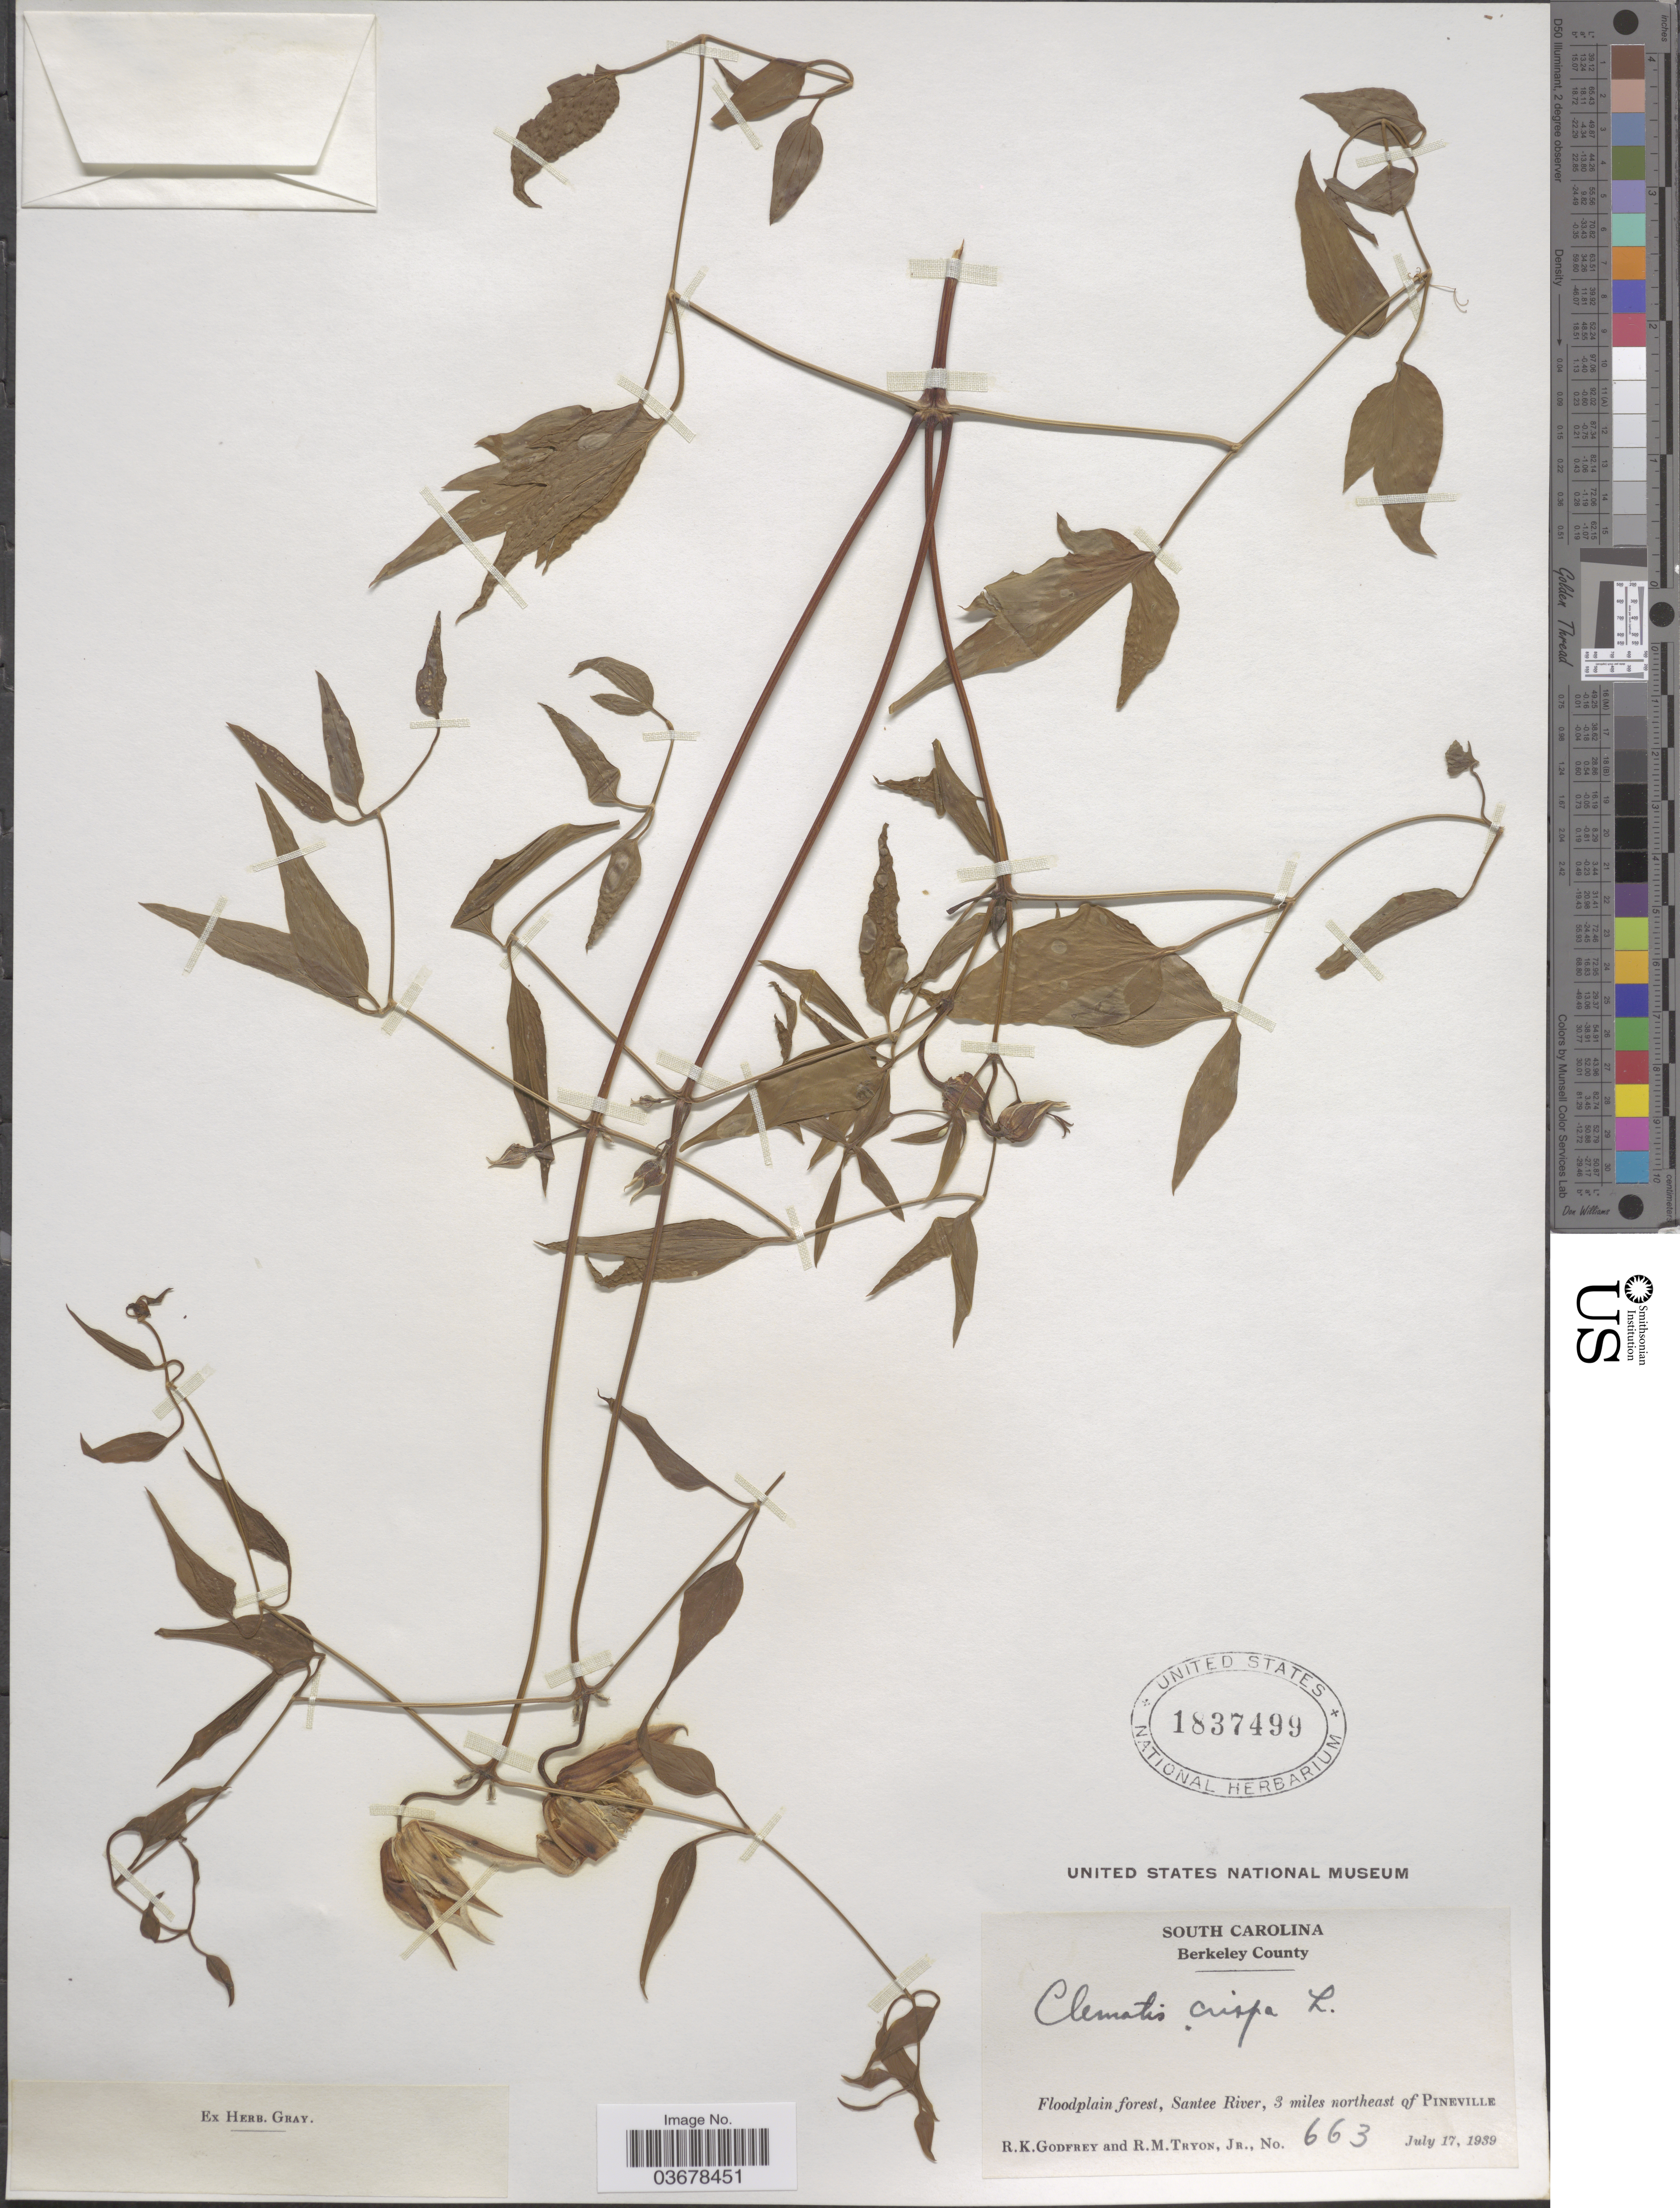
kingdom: Plantae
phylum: Tracheophyta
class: Magnoliopsida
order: Ranunculales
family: Ranunculaceae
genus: Clematis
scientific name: Clematis viorna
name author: L.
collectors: R. K. Godfrey & R. Tryon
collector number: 663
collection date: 1939-07-17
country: United States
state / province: South Carolina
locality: Berkeley County. Floodplain forest, Santee River, 3 miles northeast of Pineville.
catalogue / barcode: US 1837499